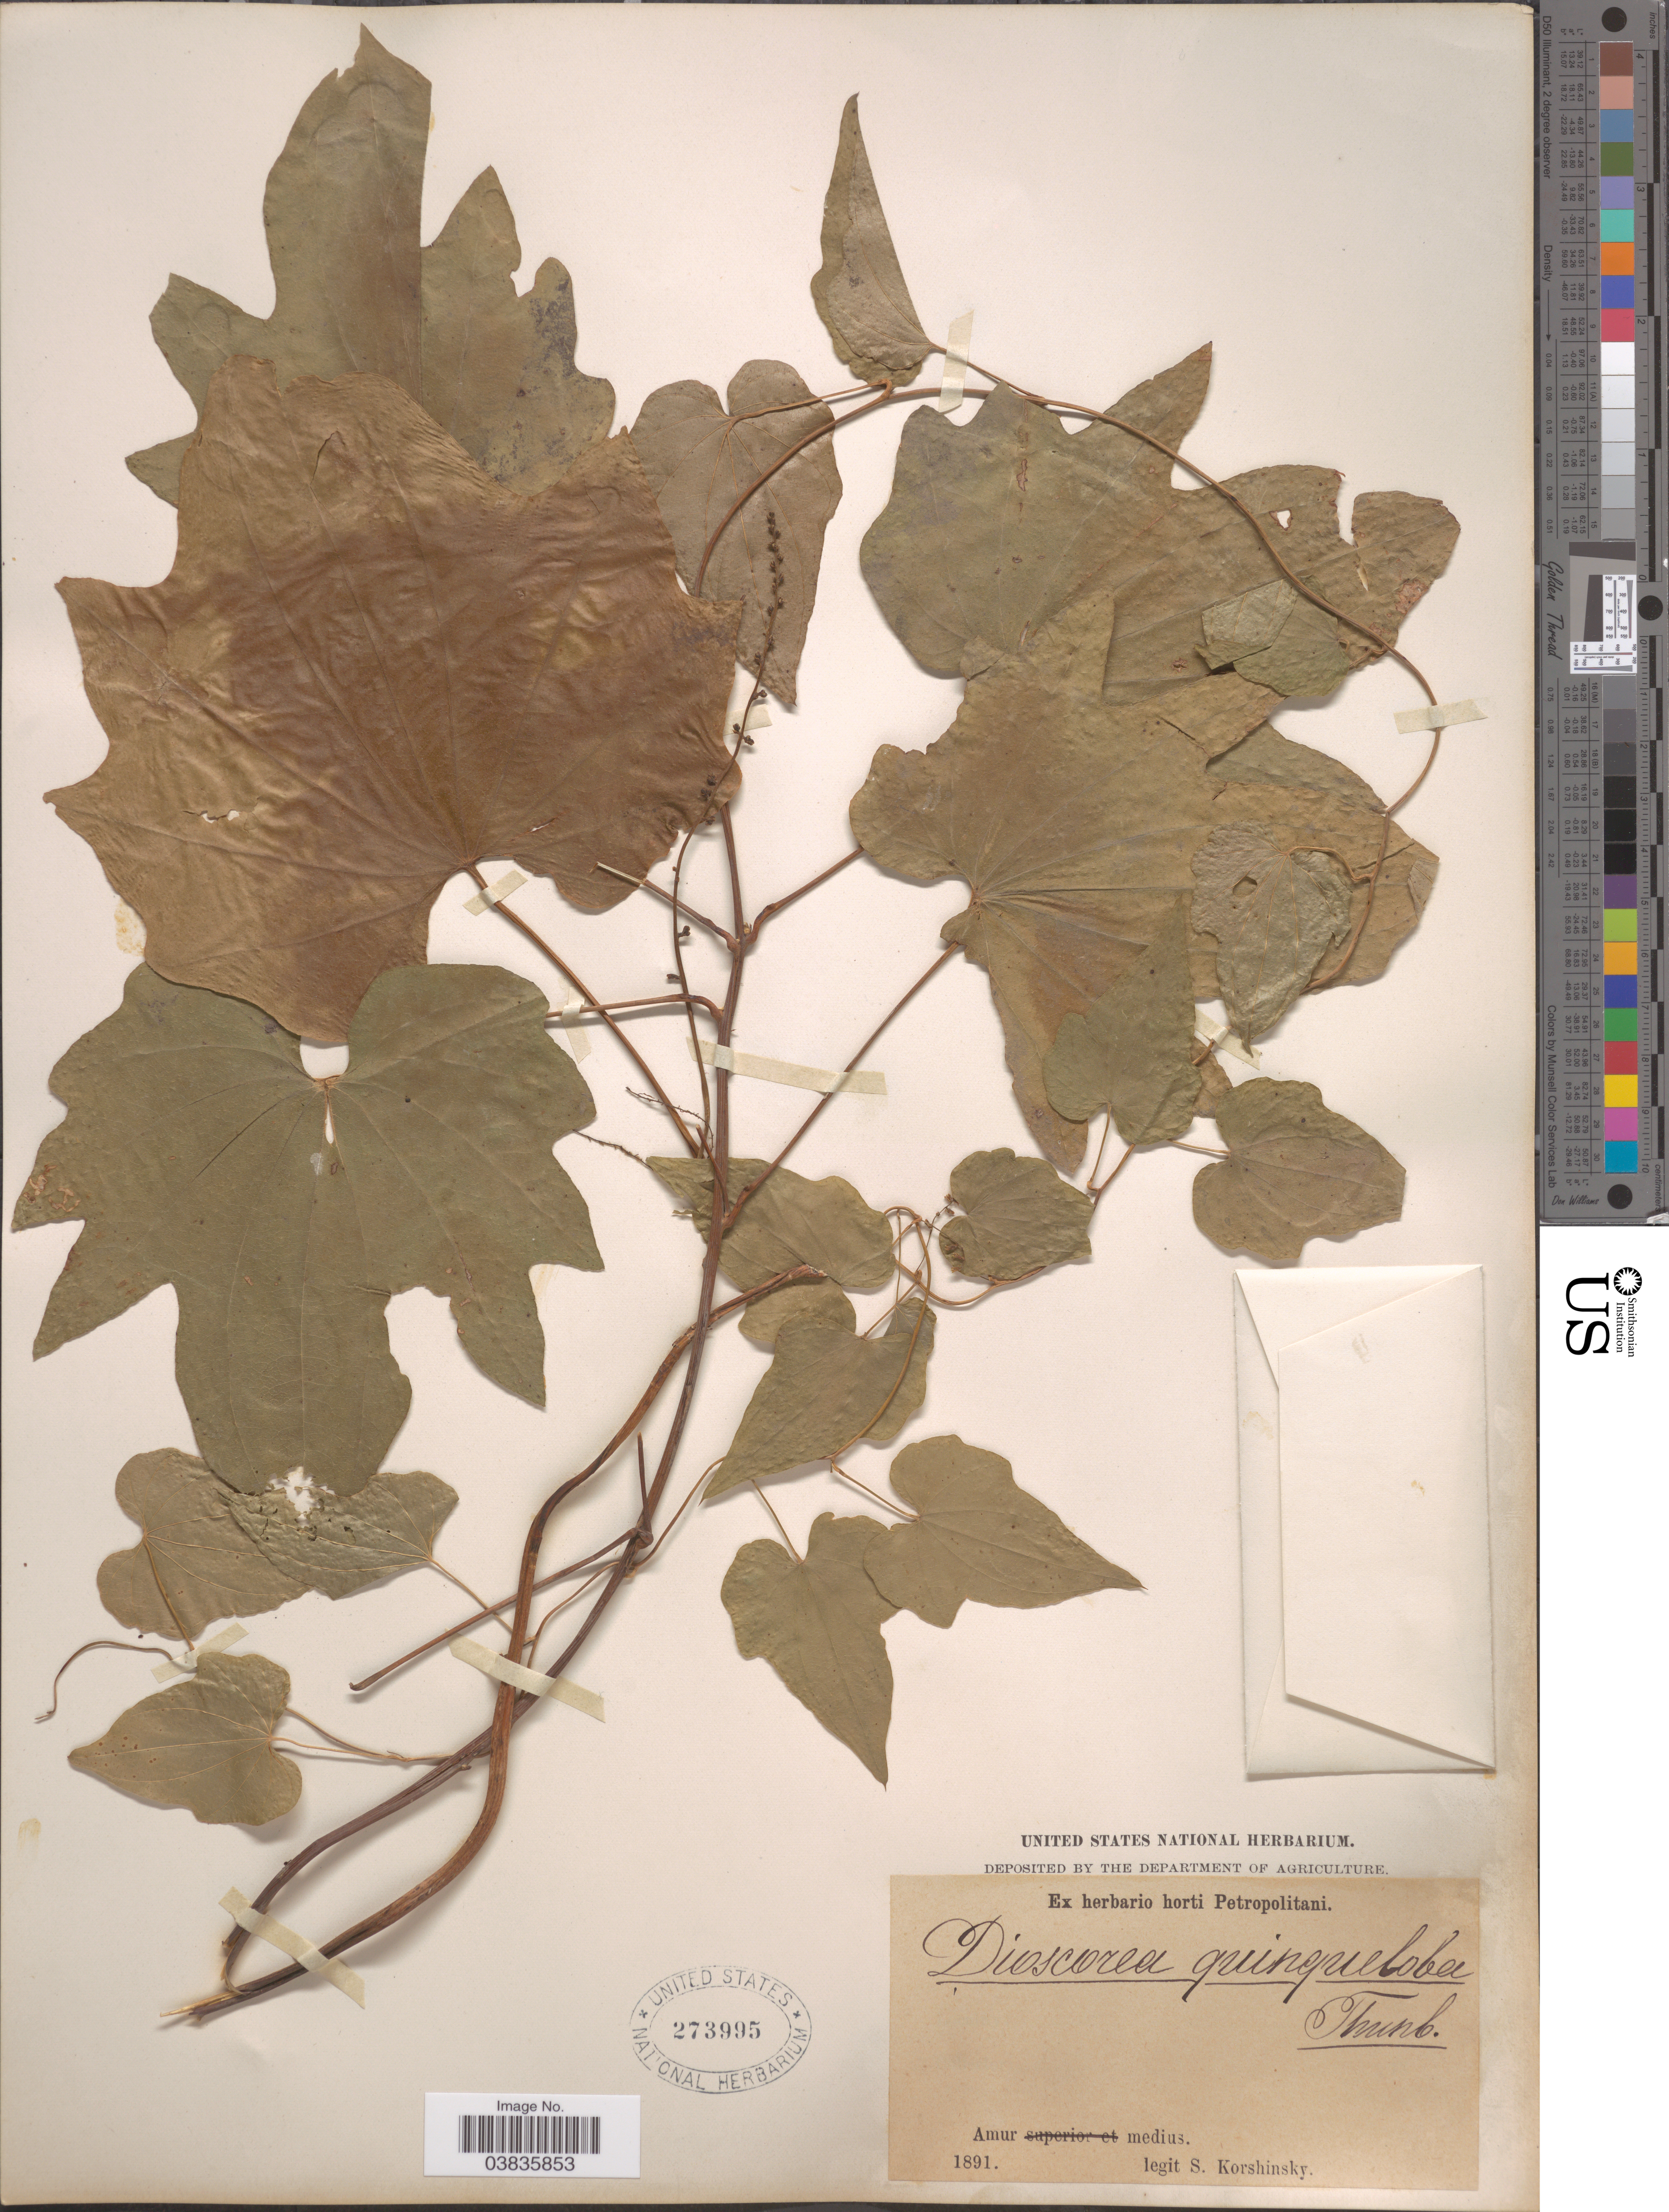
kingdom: Plantae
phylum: Tracheophyta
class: Liliopsida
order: Dioscoreales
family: Dioscoreaceae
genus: Dioscorea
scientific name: Dioscorea nipponica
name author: Makino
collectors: S. I. Korshinsky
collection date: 1891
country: Russian Federation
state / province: Amur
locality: Amur medius.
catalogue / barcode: US 273995